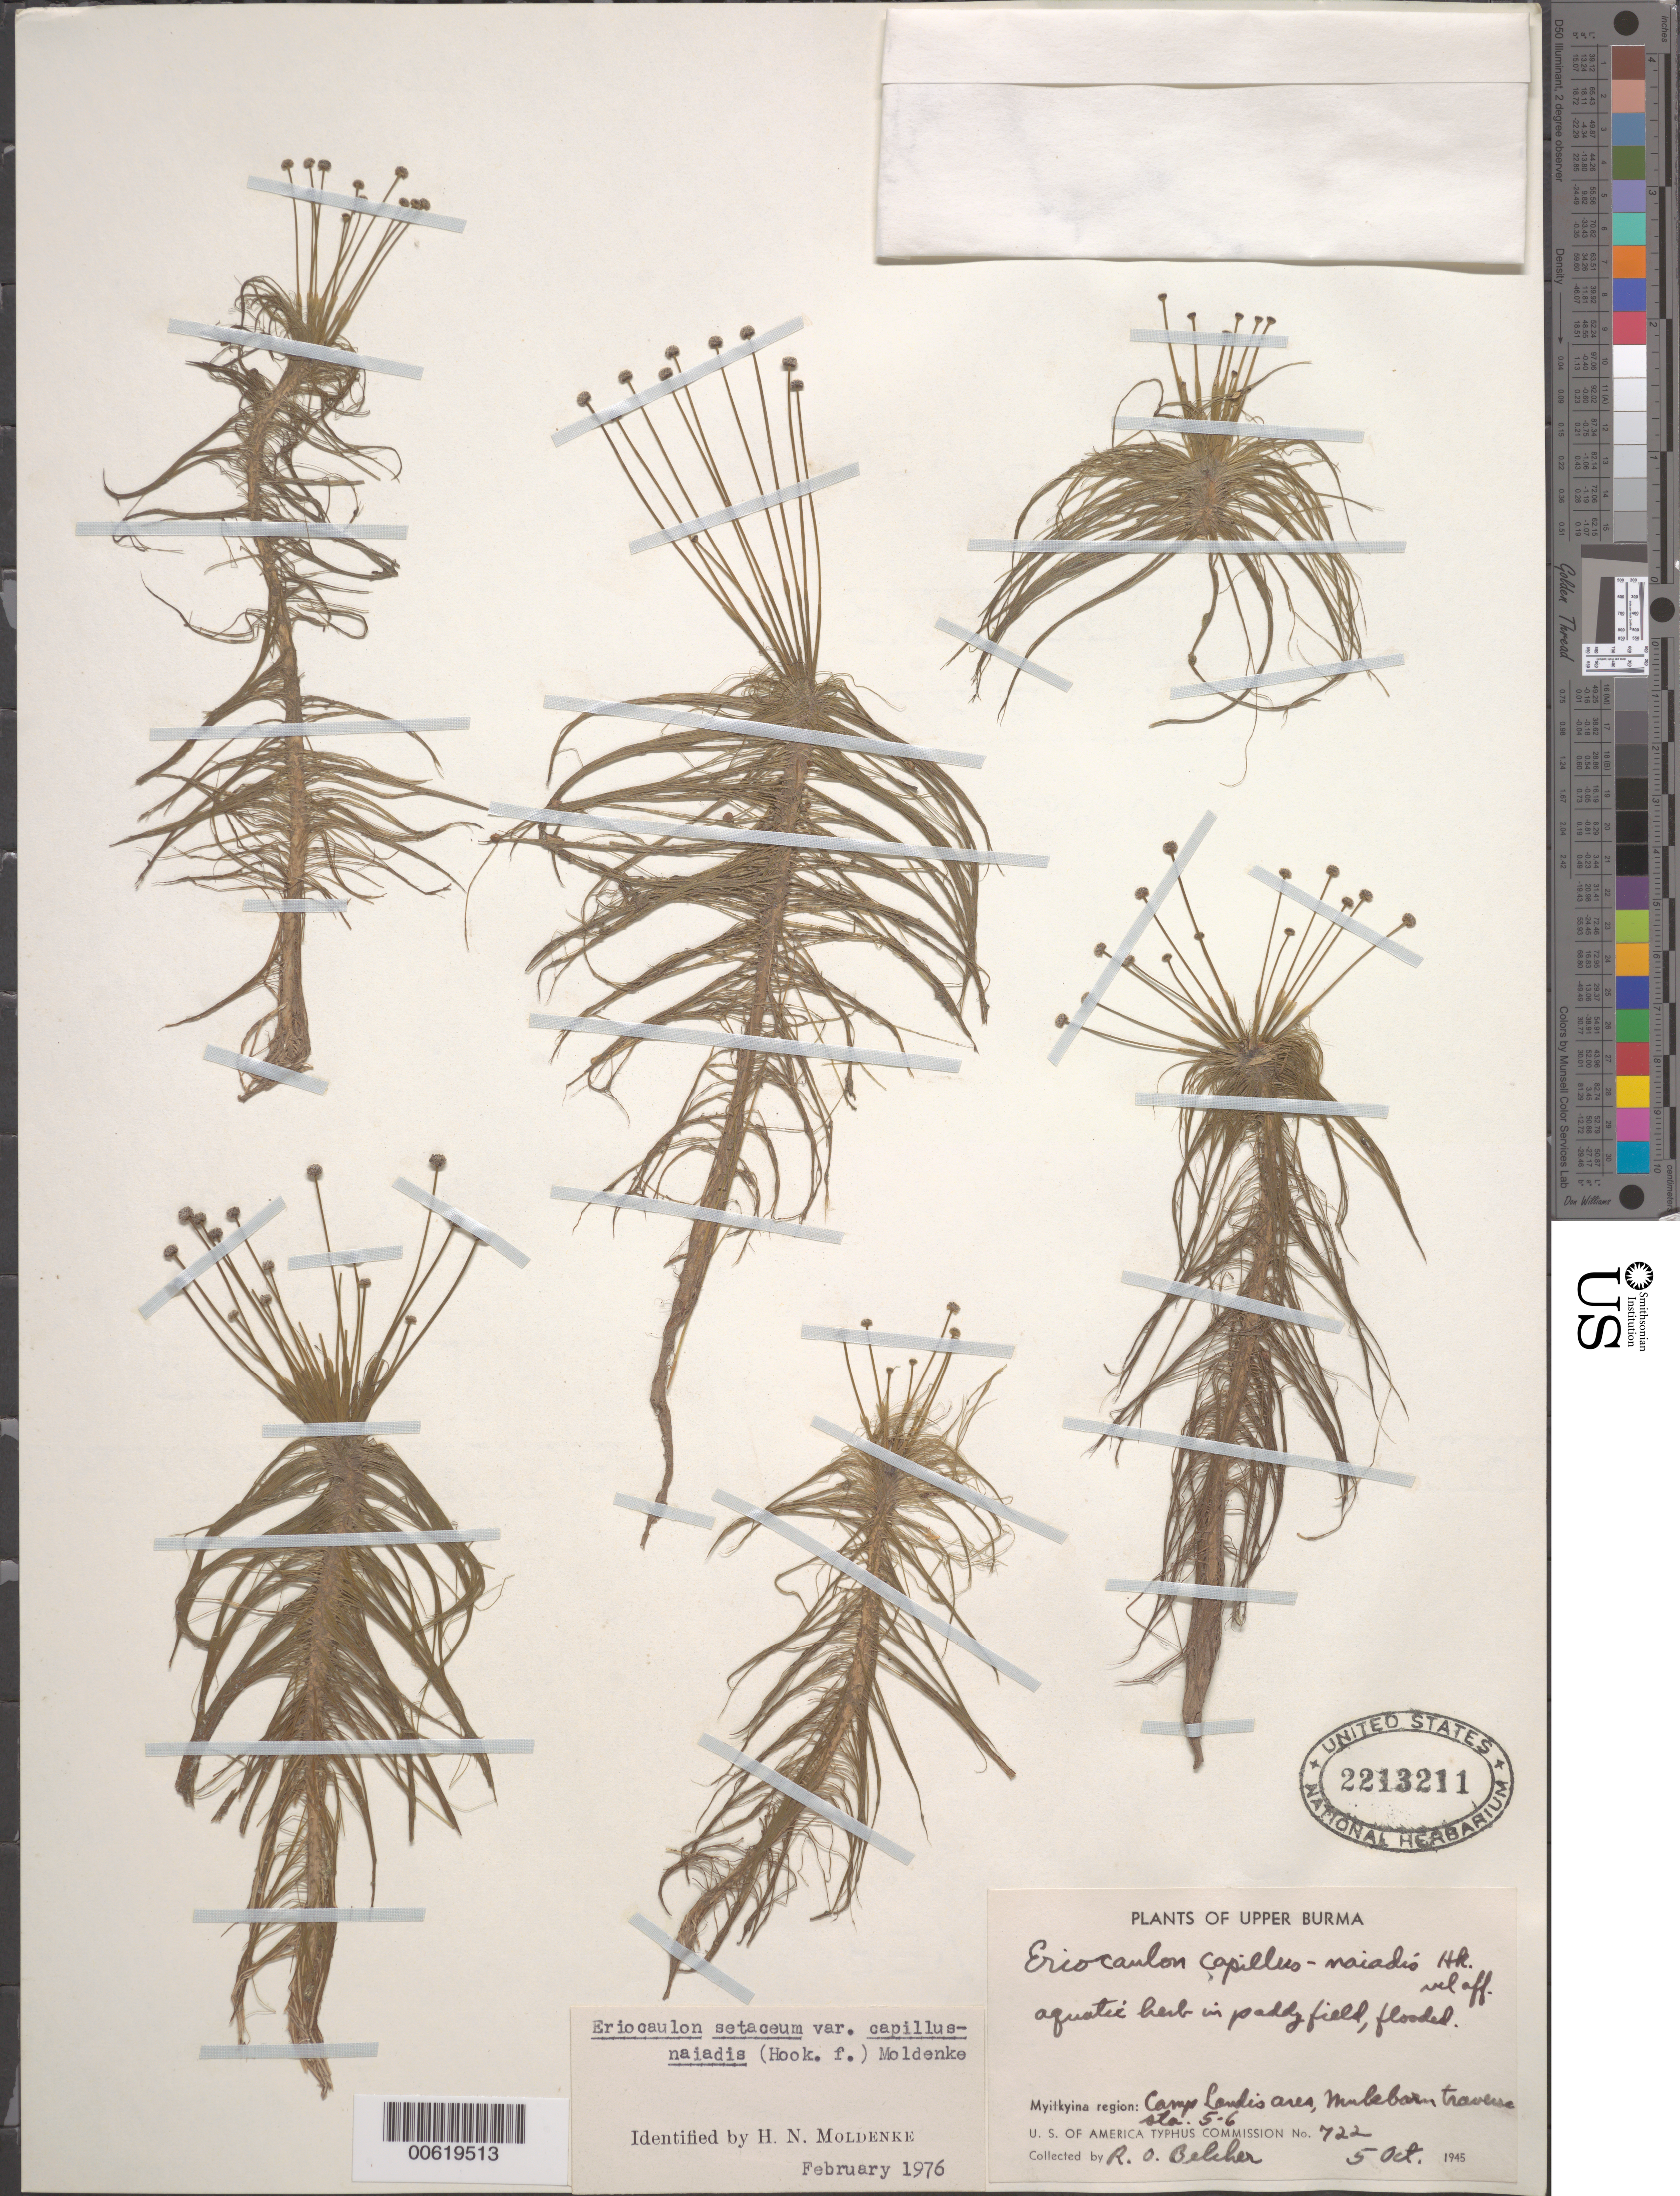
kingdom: Plantae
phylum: Tracheophyta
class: Liliopsida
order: Poales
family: Eriocaulaceae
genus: Eriocaulon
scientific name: Eriocaulon setaceum var. capillusnaiadis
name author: (Hook. f.) Moldenke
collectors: R. Belcher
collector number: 722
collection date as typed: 05 Oct 1945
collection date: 1945-10-05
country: Myanmar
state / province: Kachin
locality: Camp Landis area, Muleborn traverse station 5-6.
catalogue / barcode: US 2213211